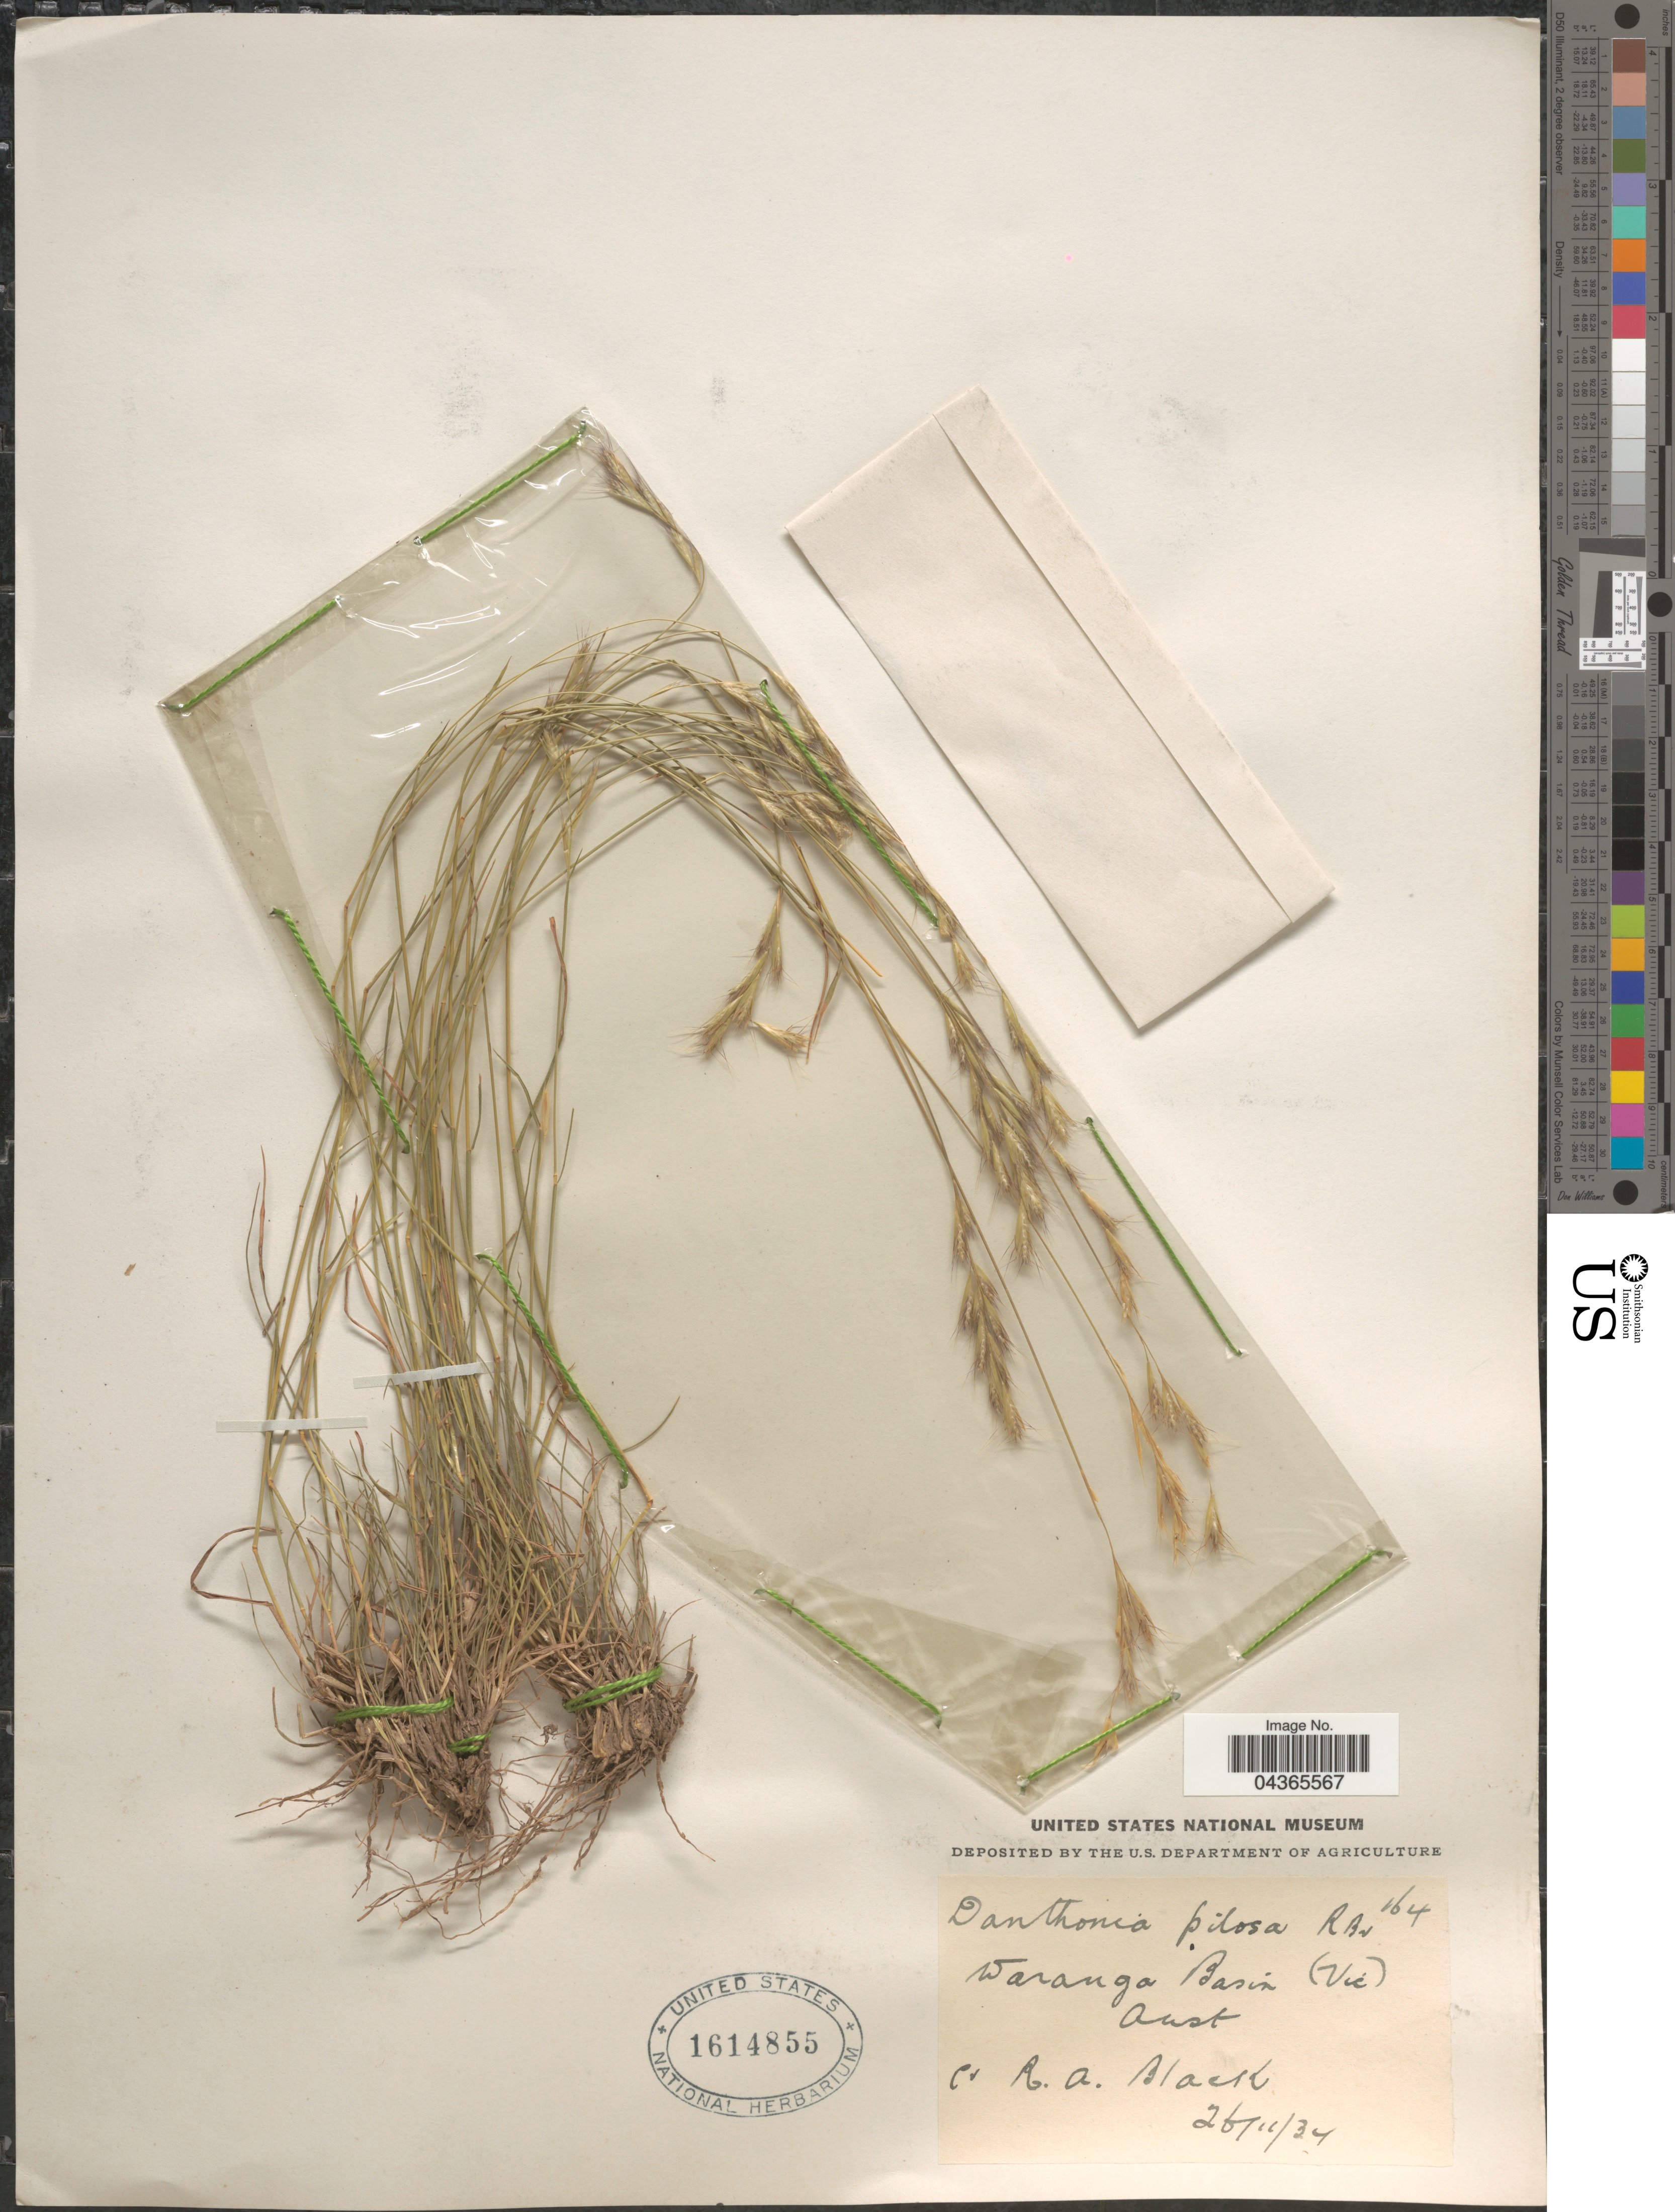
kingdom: Plantae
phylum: Tracheophyta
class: Liliopsida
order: Poales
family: Poaceae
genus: Rytidosperma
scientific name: Rytidosperma pilosum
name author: (R. Br.) Connor & Edgar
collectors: R. A. Black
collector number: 164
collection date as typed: Transcribed d/m/y: 26/11/34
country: Australia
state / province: Victoria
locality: Waranga Basin (Vic).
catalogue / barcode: US 1614855